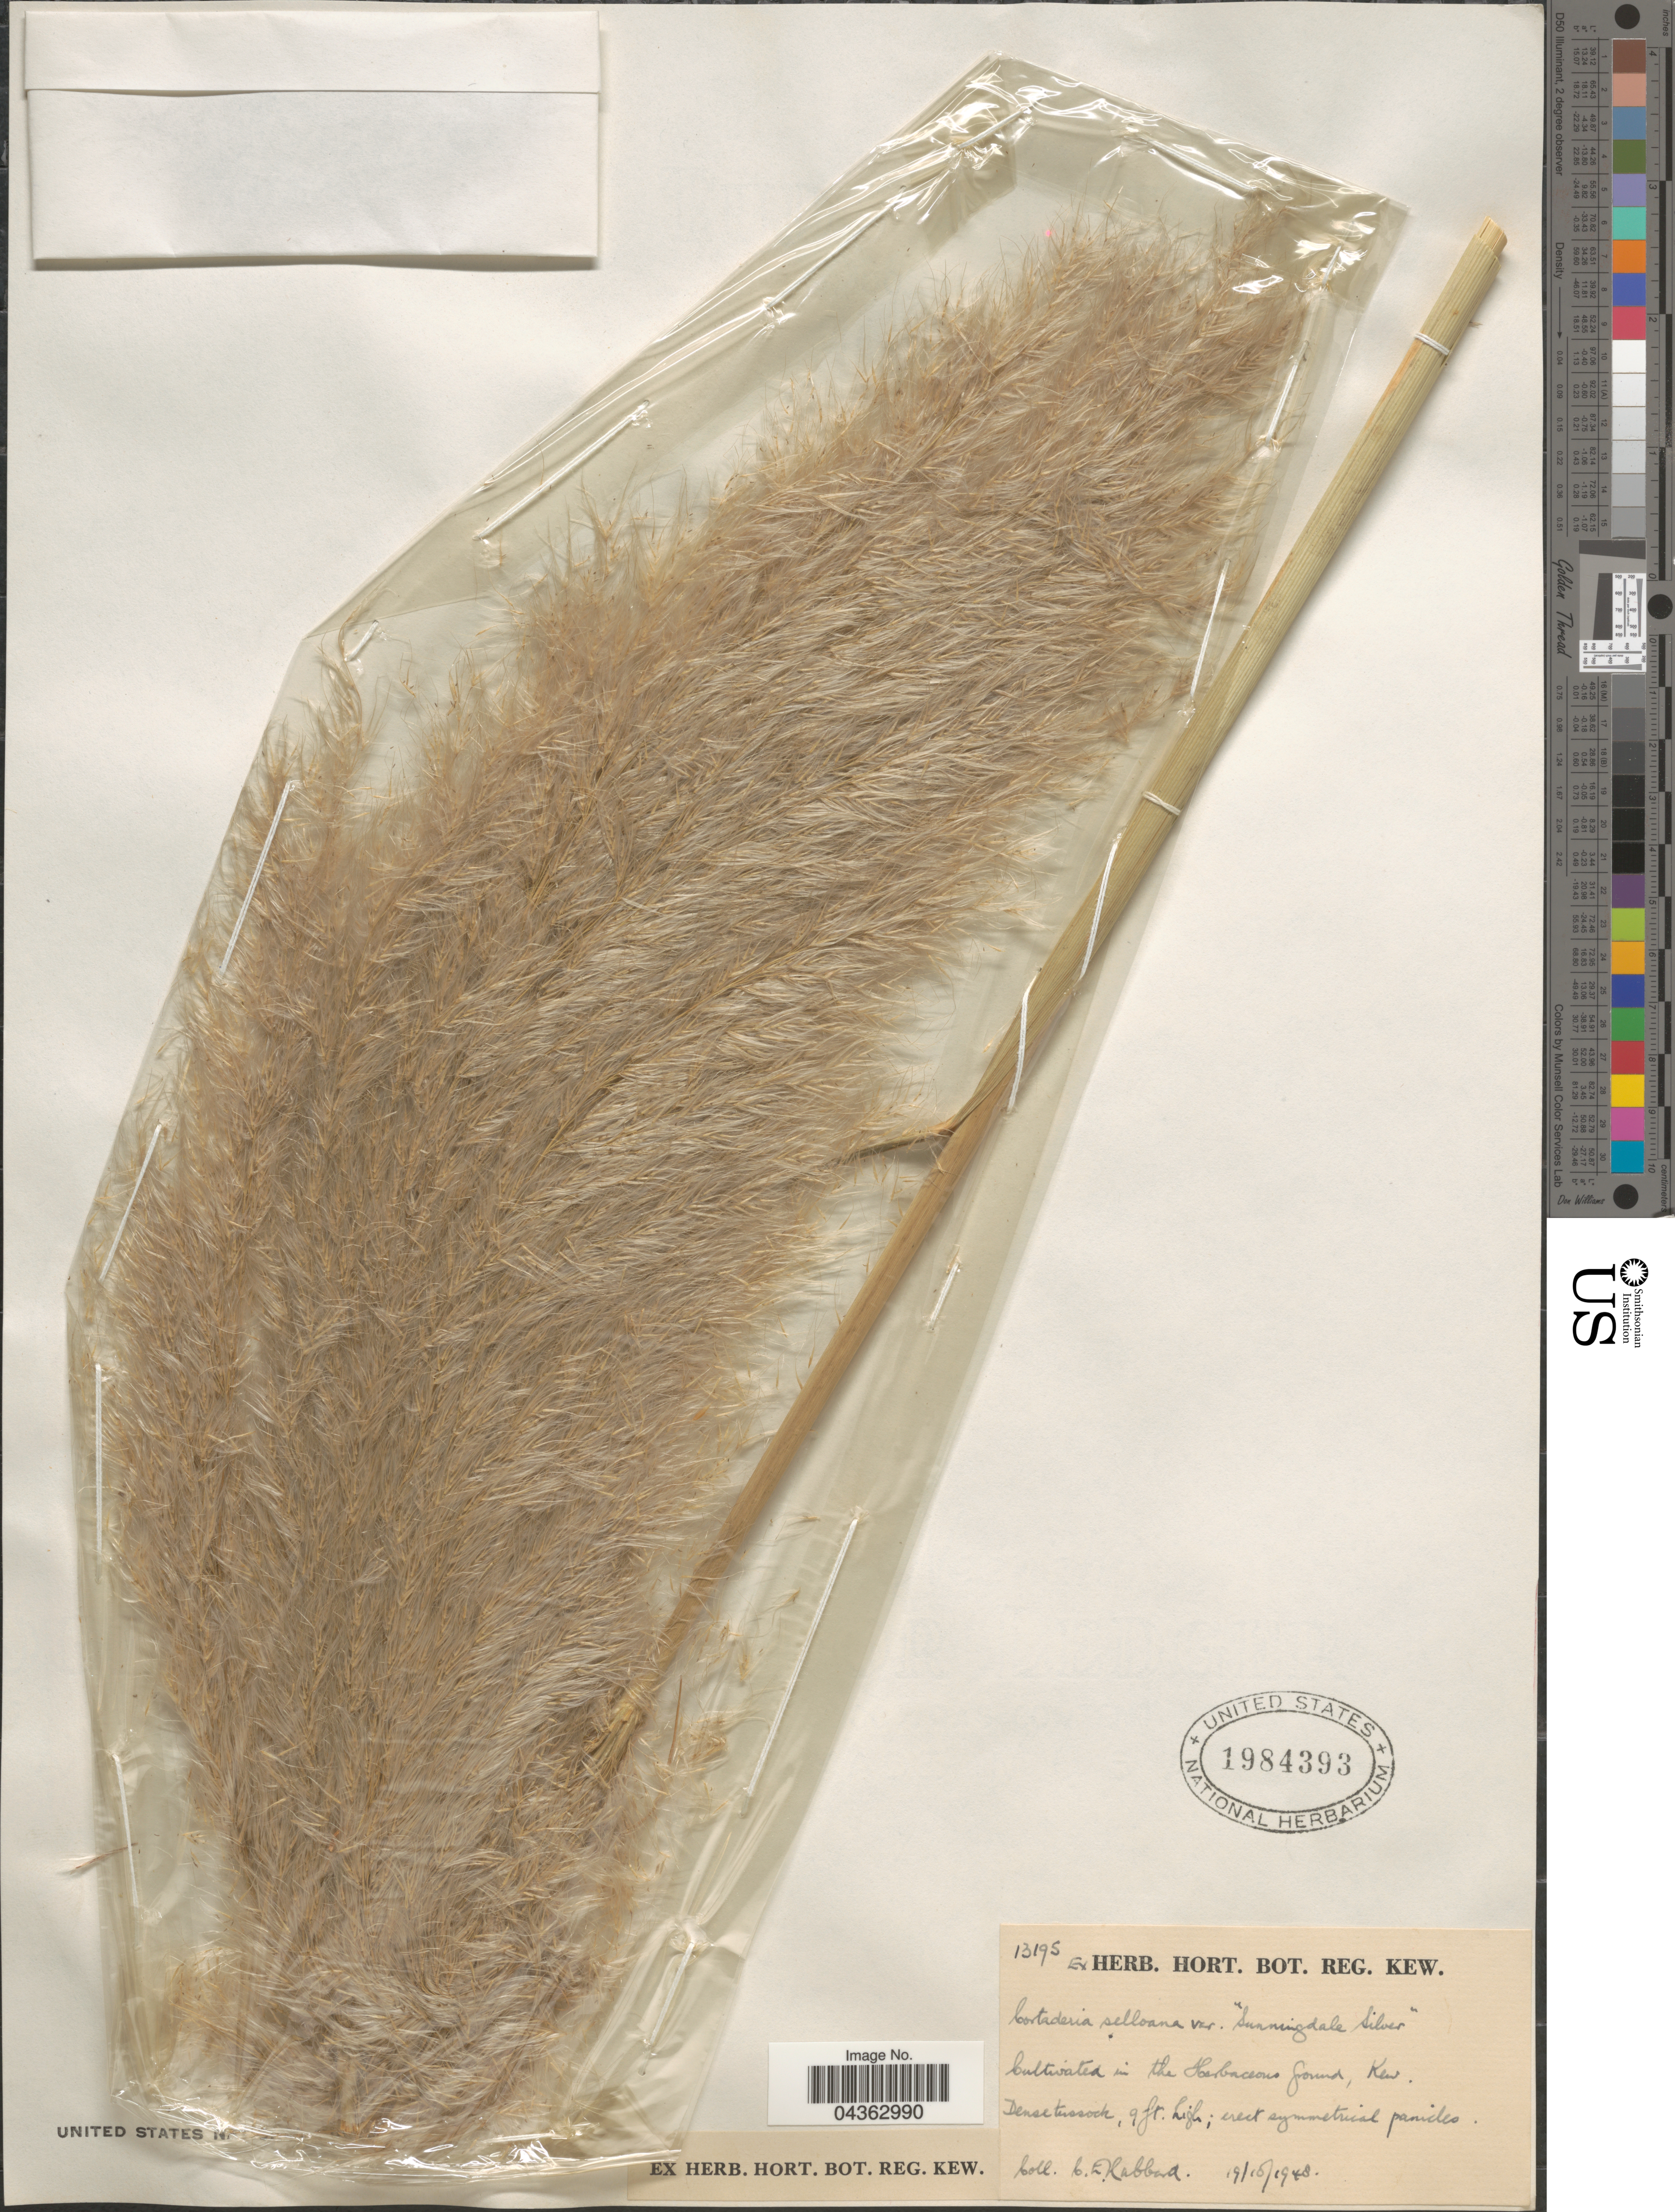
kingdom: Plantae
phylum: Tracheophyta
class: Liliopsida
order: Poales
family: Poaceae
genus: Cortaderia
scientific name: Cortaderia selloana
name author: (Schult. & Schult. f.) Asch. & Graebn.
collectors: C. E. Hubbard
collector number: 13195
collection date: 1948-10-19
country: United Kingdom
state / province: England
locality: In the Herbaceous Ground, Kew.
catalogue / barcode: US 1984393